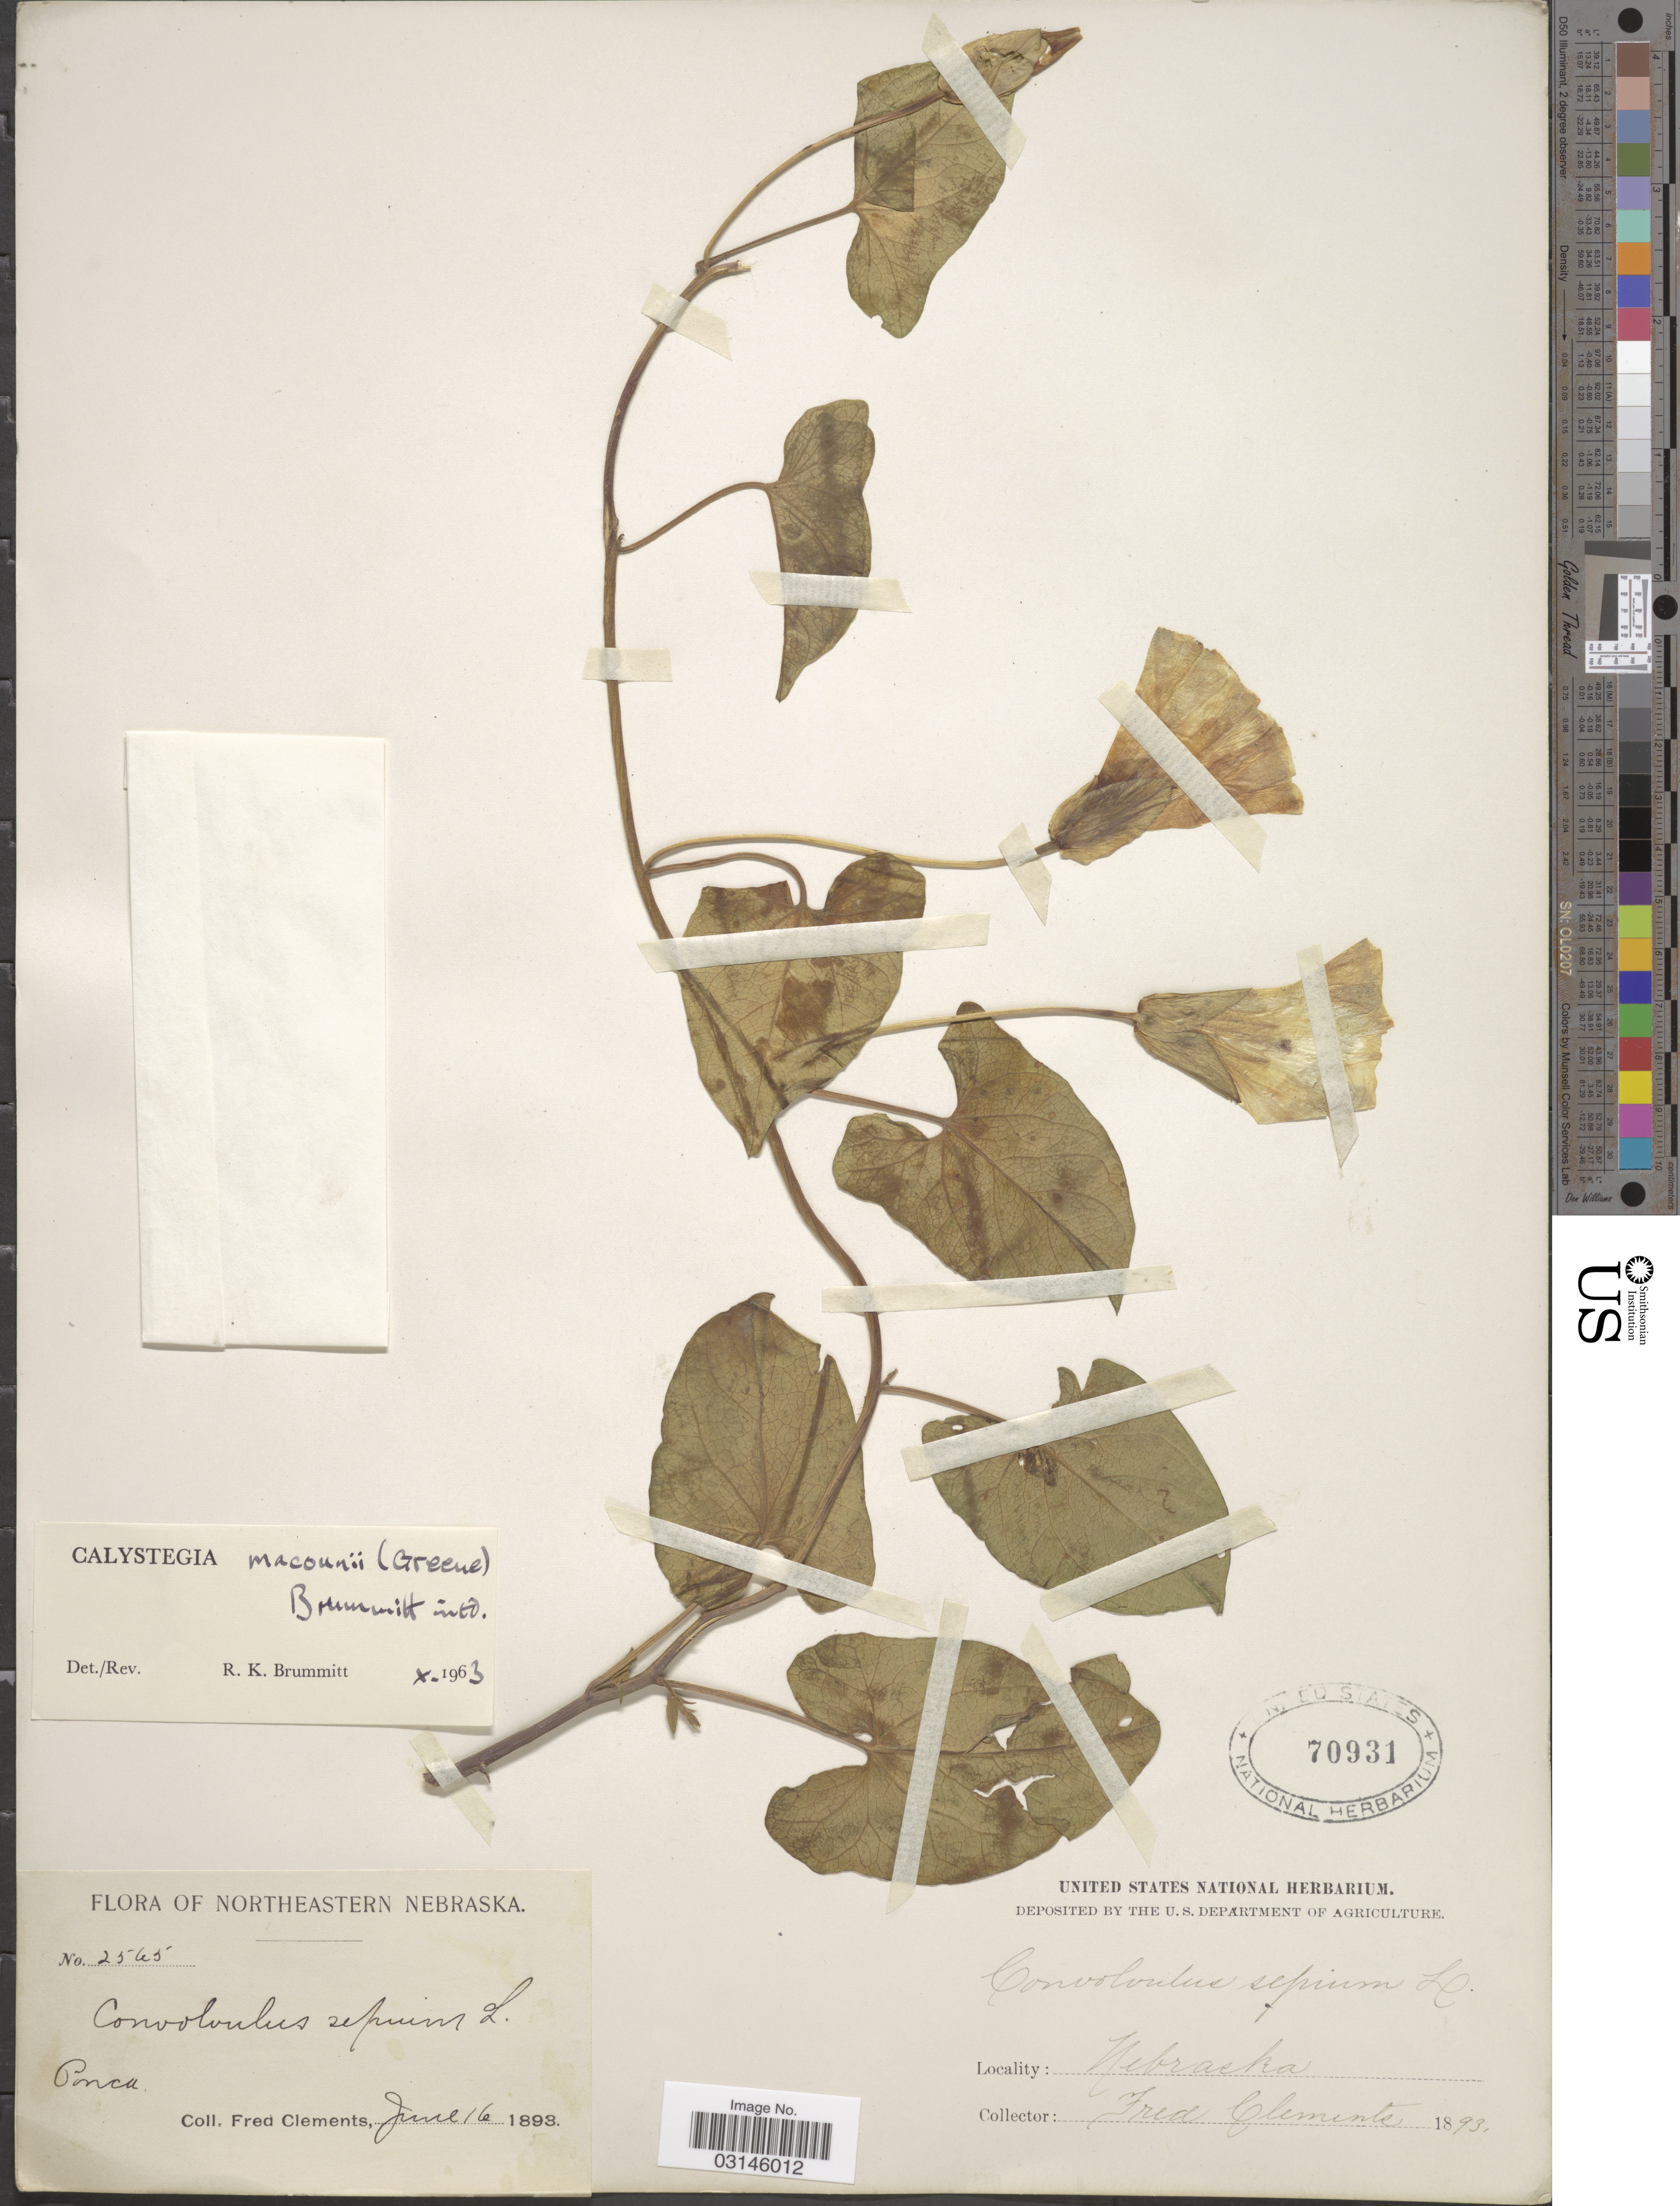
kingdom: Plantae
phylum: Tracheophyta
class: Magnoliopsida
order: Solanales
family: Convolvulaceae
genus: Calystegia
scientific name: Calystegia macounii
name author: (Greene) Brummitt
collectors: F. Clements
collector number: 2565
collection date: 1893-06-16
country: United States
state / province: Nebraska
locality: Northeastern Nebraska. Ponca.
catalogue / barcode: US 70931